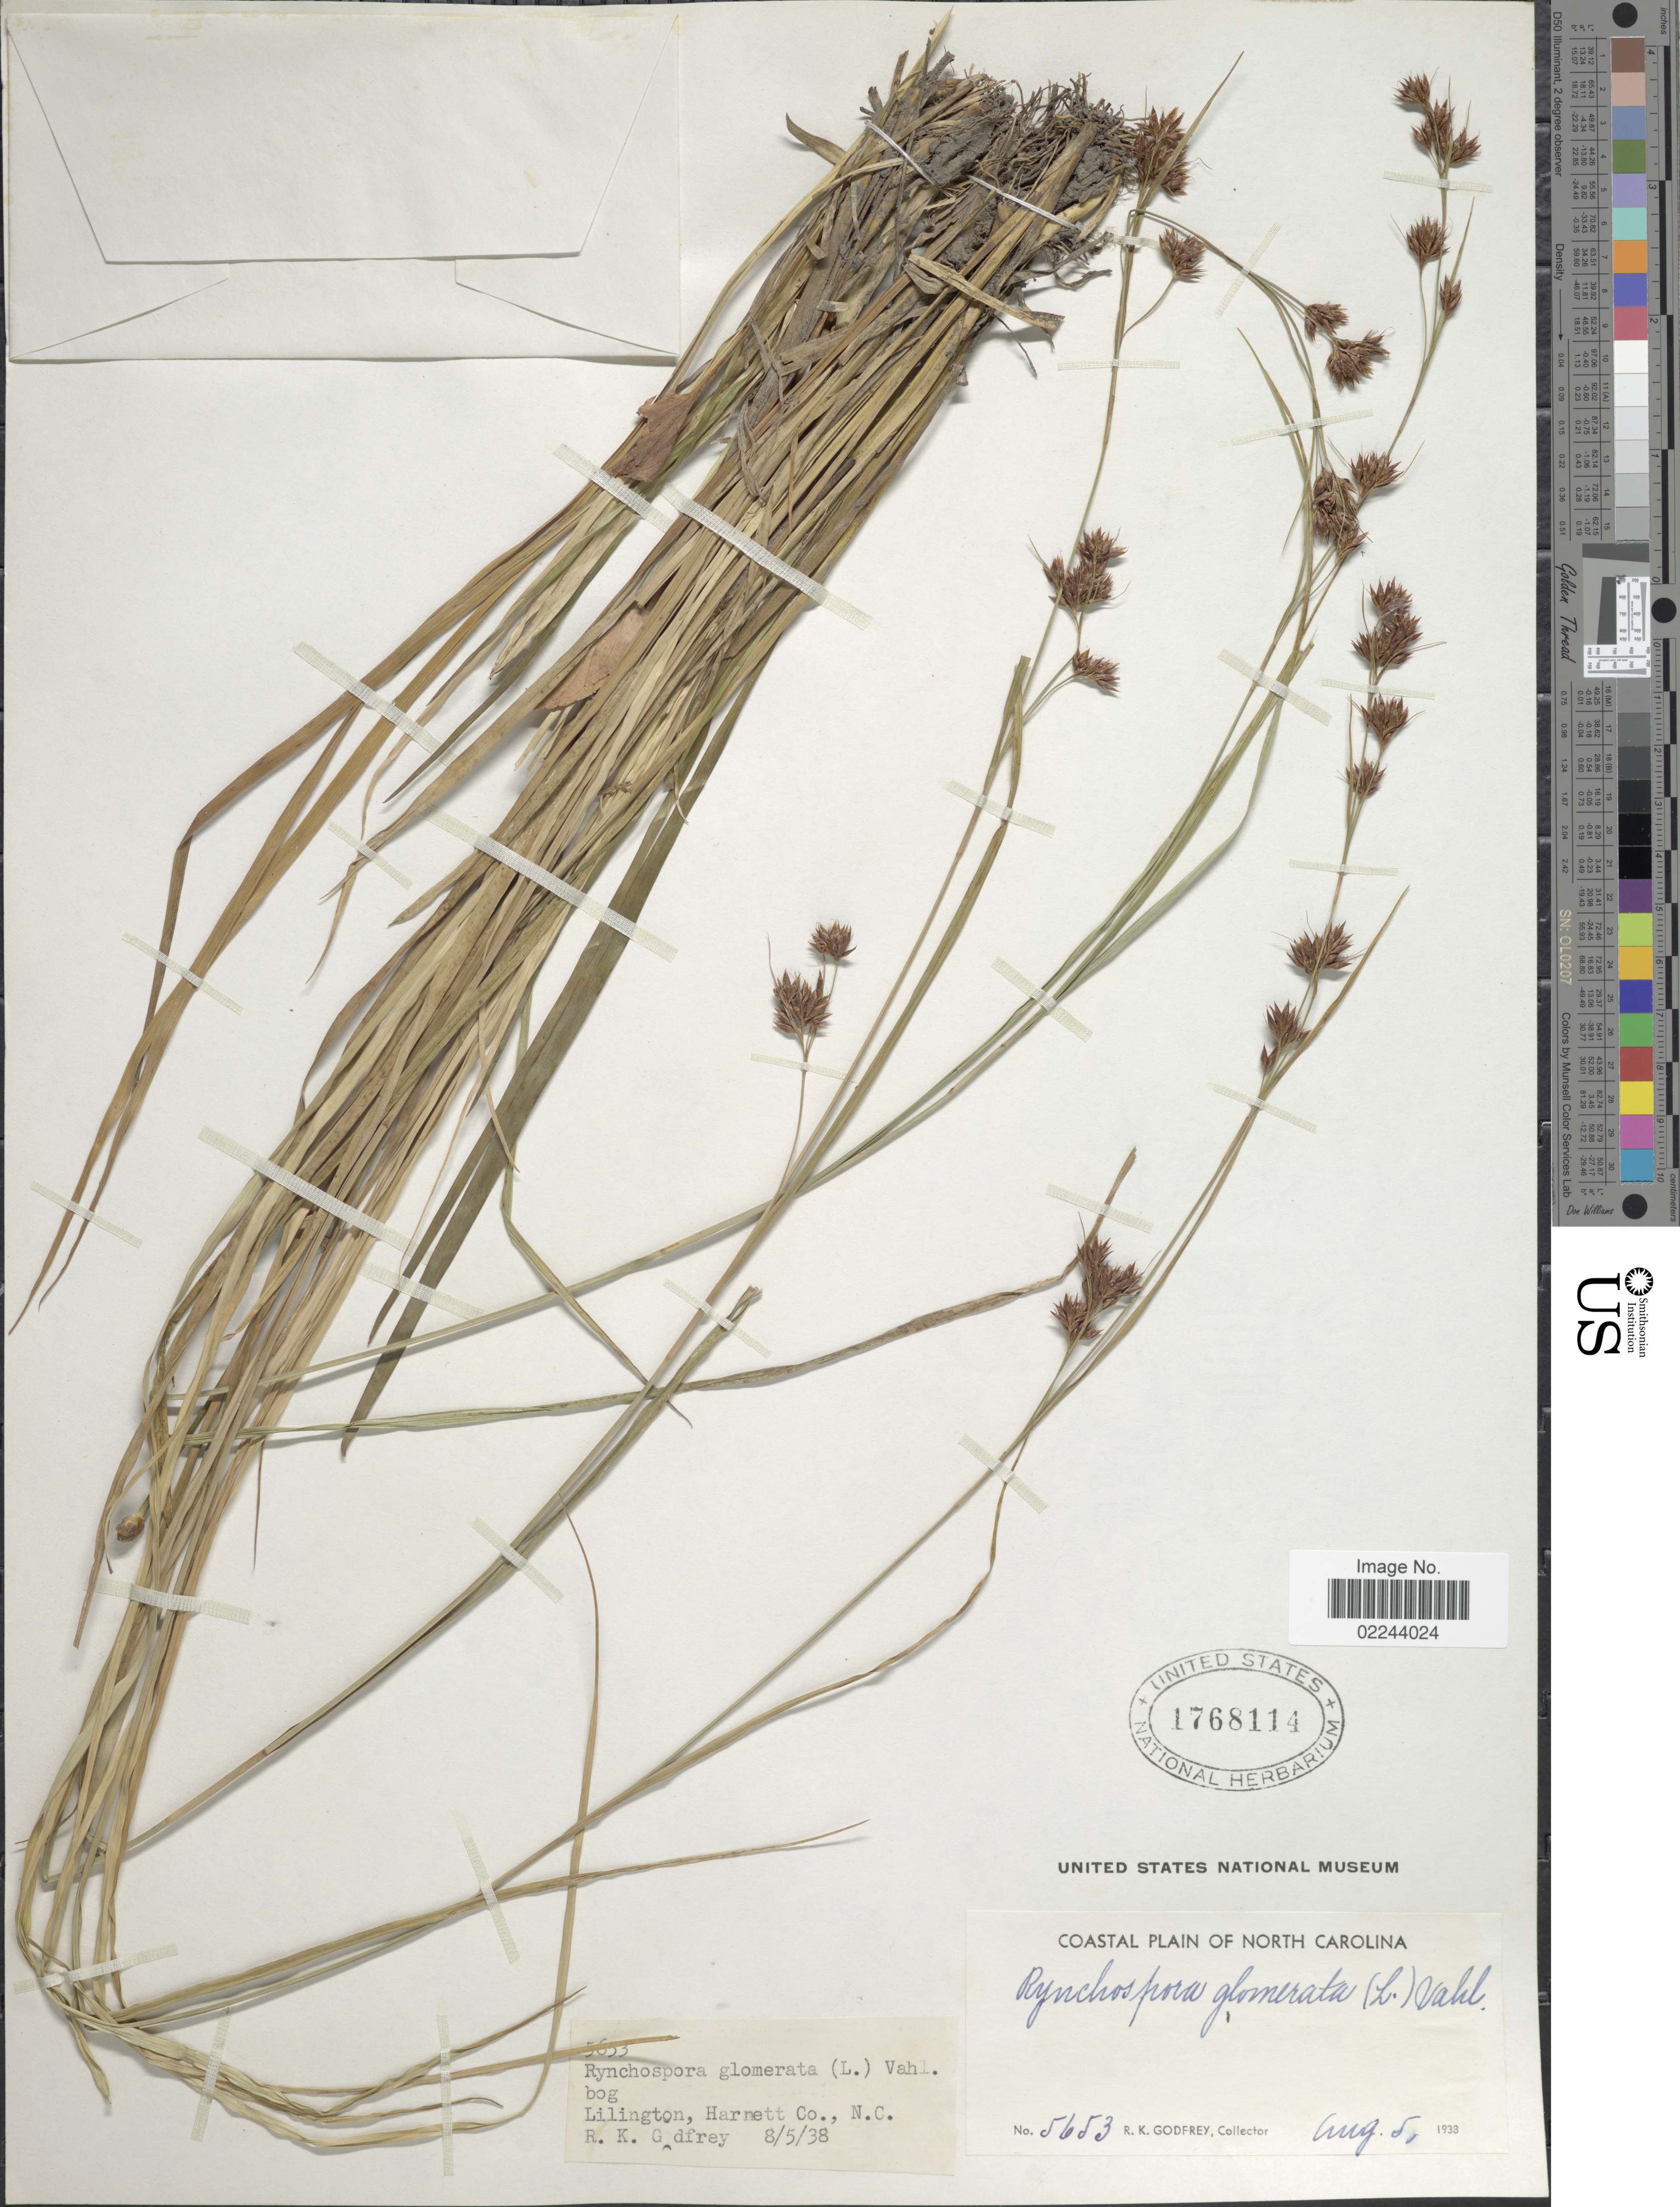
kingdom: Plantae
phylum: Tracheophyta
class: Liliopsida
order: Poales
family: Cyperaceae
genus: Rhynchospora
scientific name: Rhynchospora glomerata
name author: (L.) Vahl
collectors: R. K. Godfrey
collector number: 5653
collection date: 1938-08-05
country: United States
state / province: North Carolina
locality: Lilington, Harnett Co, N.C.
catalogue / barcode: US 1768114